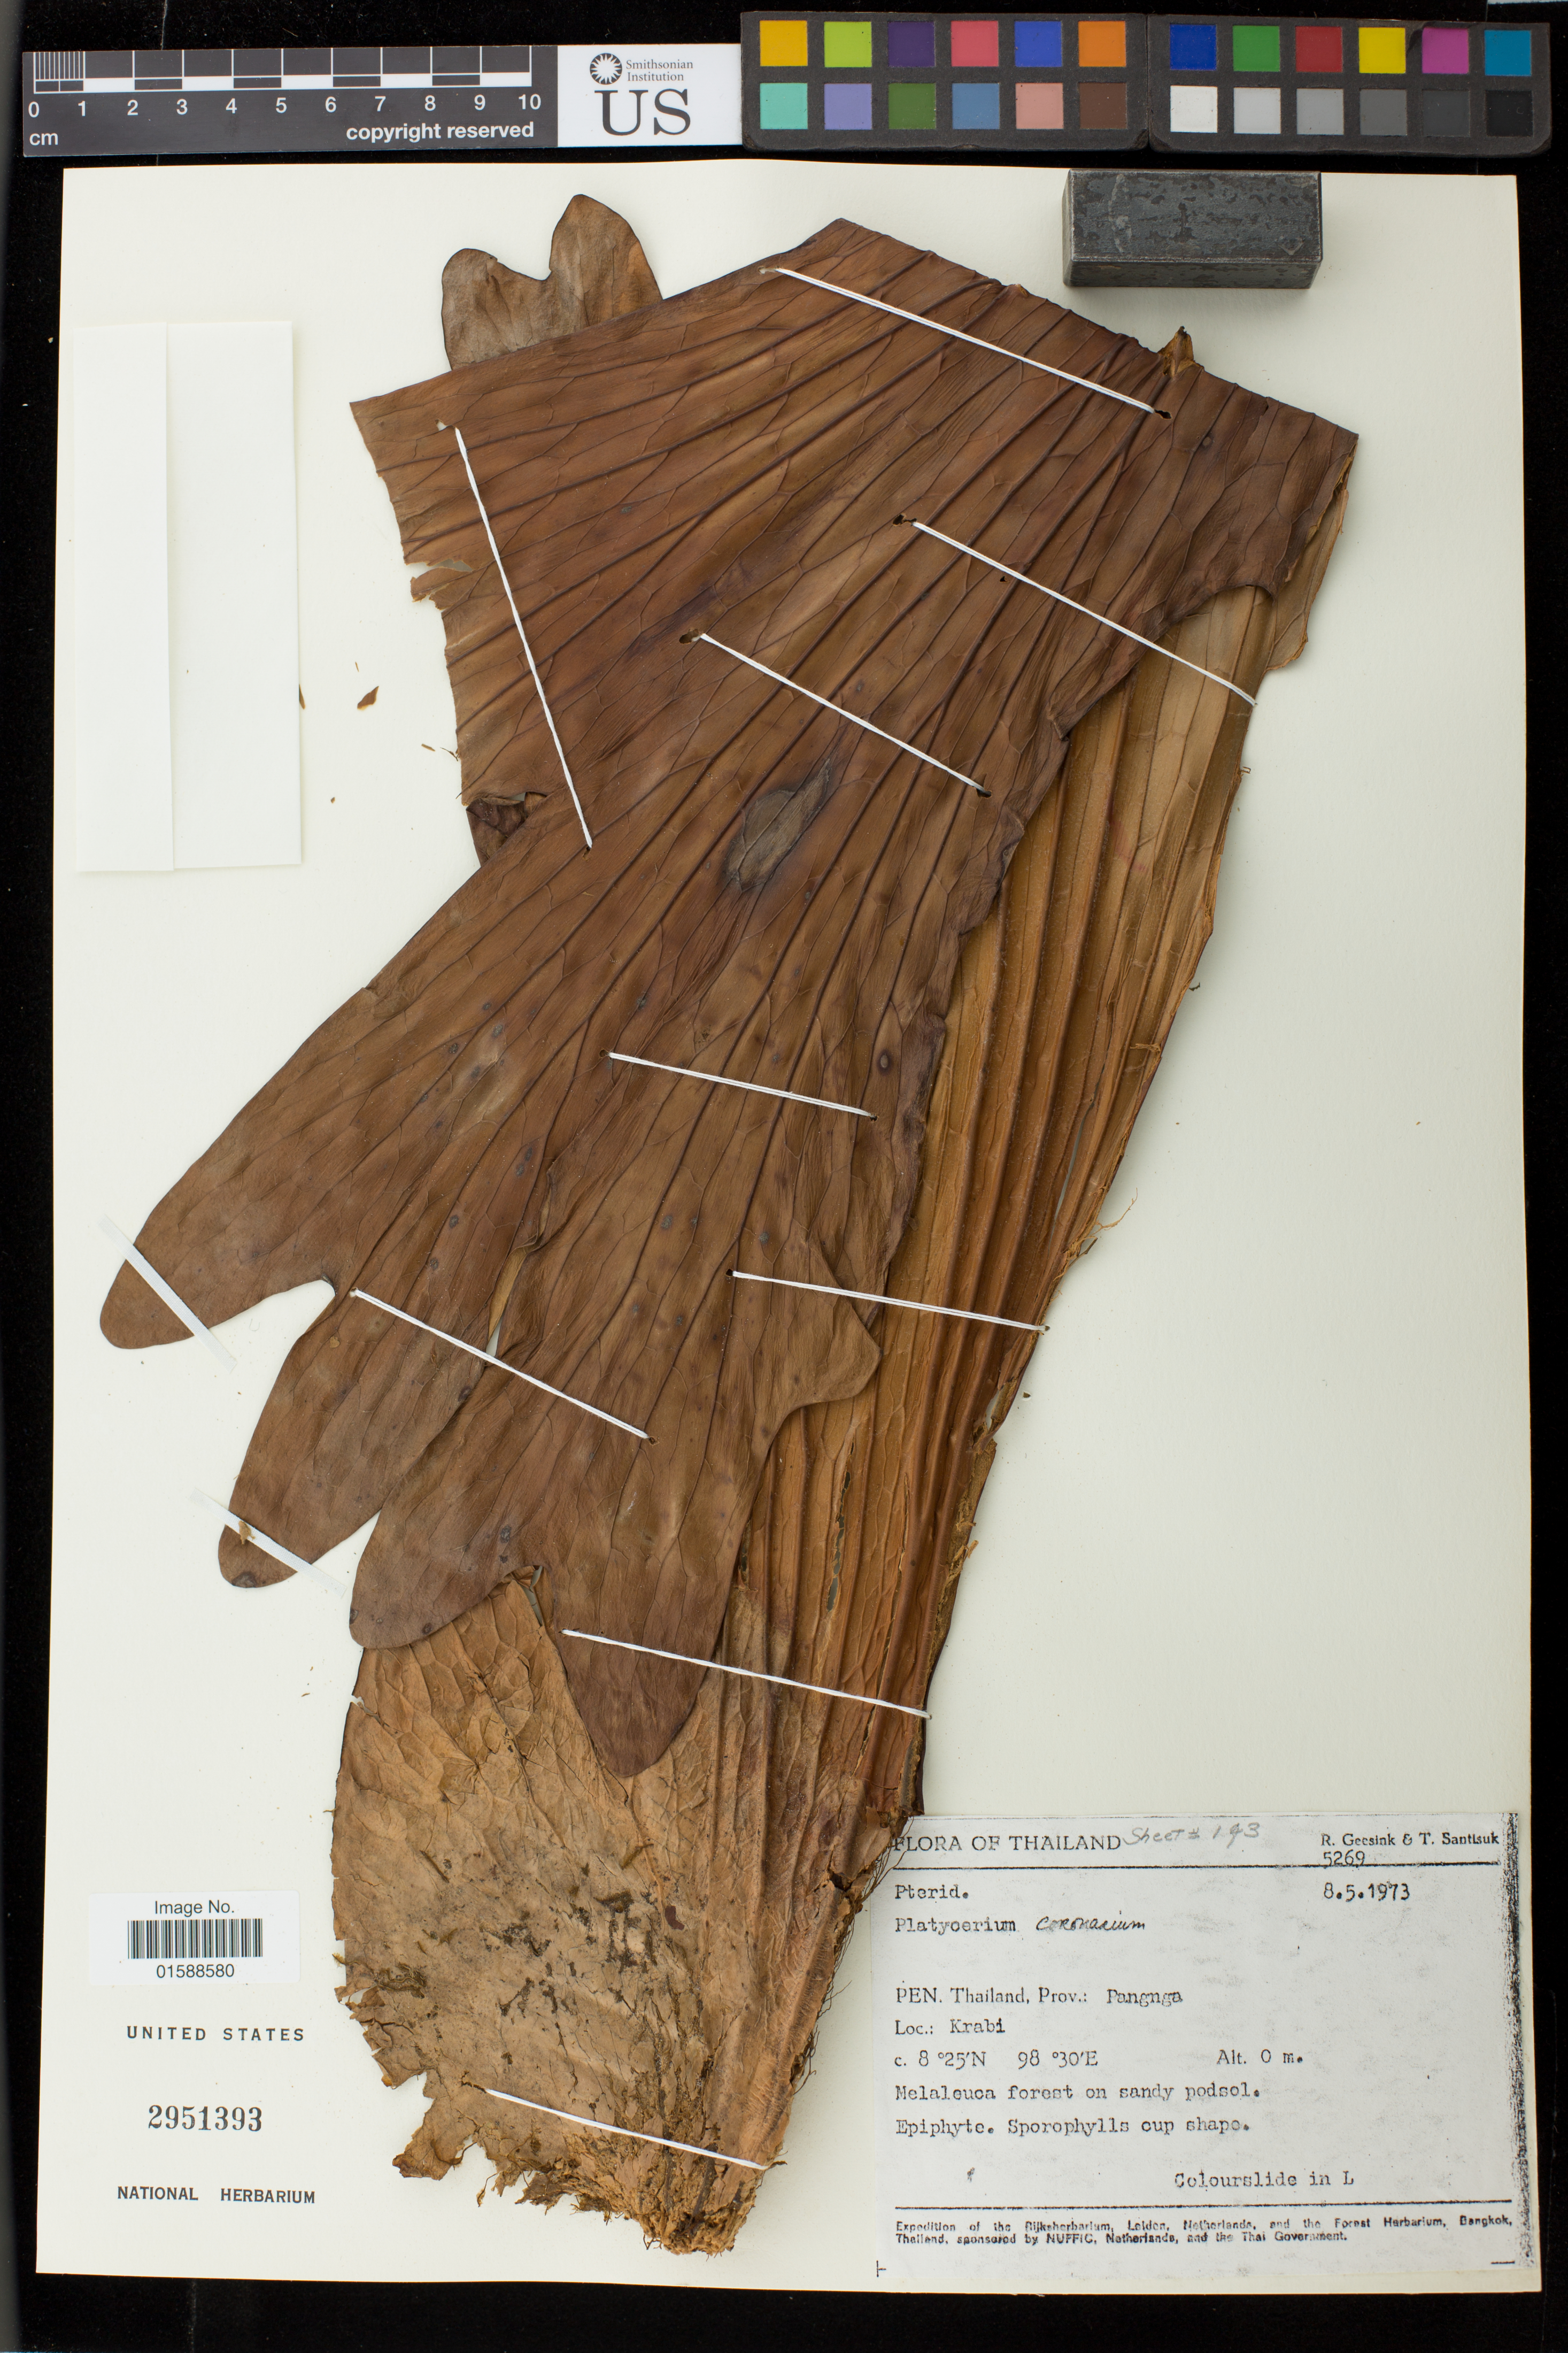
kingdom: Plantae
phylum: Tracheophyta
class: Polypodiopsida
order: Polypodiales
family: Polypodiaceae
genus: Platycerium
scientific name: Platycerium coronarium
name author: (K.D. Koenig ex O.F. Müll.) Desv.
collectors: R. Geesink & T. Santisuk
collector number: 5269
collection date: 1973-05-08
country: Thailand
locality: PEN, Prov: Pangnga, Krabi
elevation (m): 0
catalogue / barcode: US 2951393